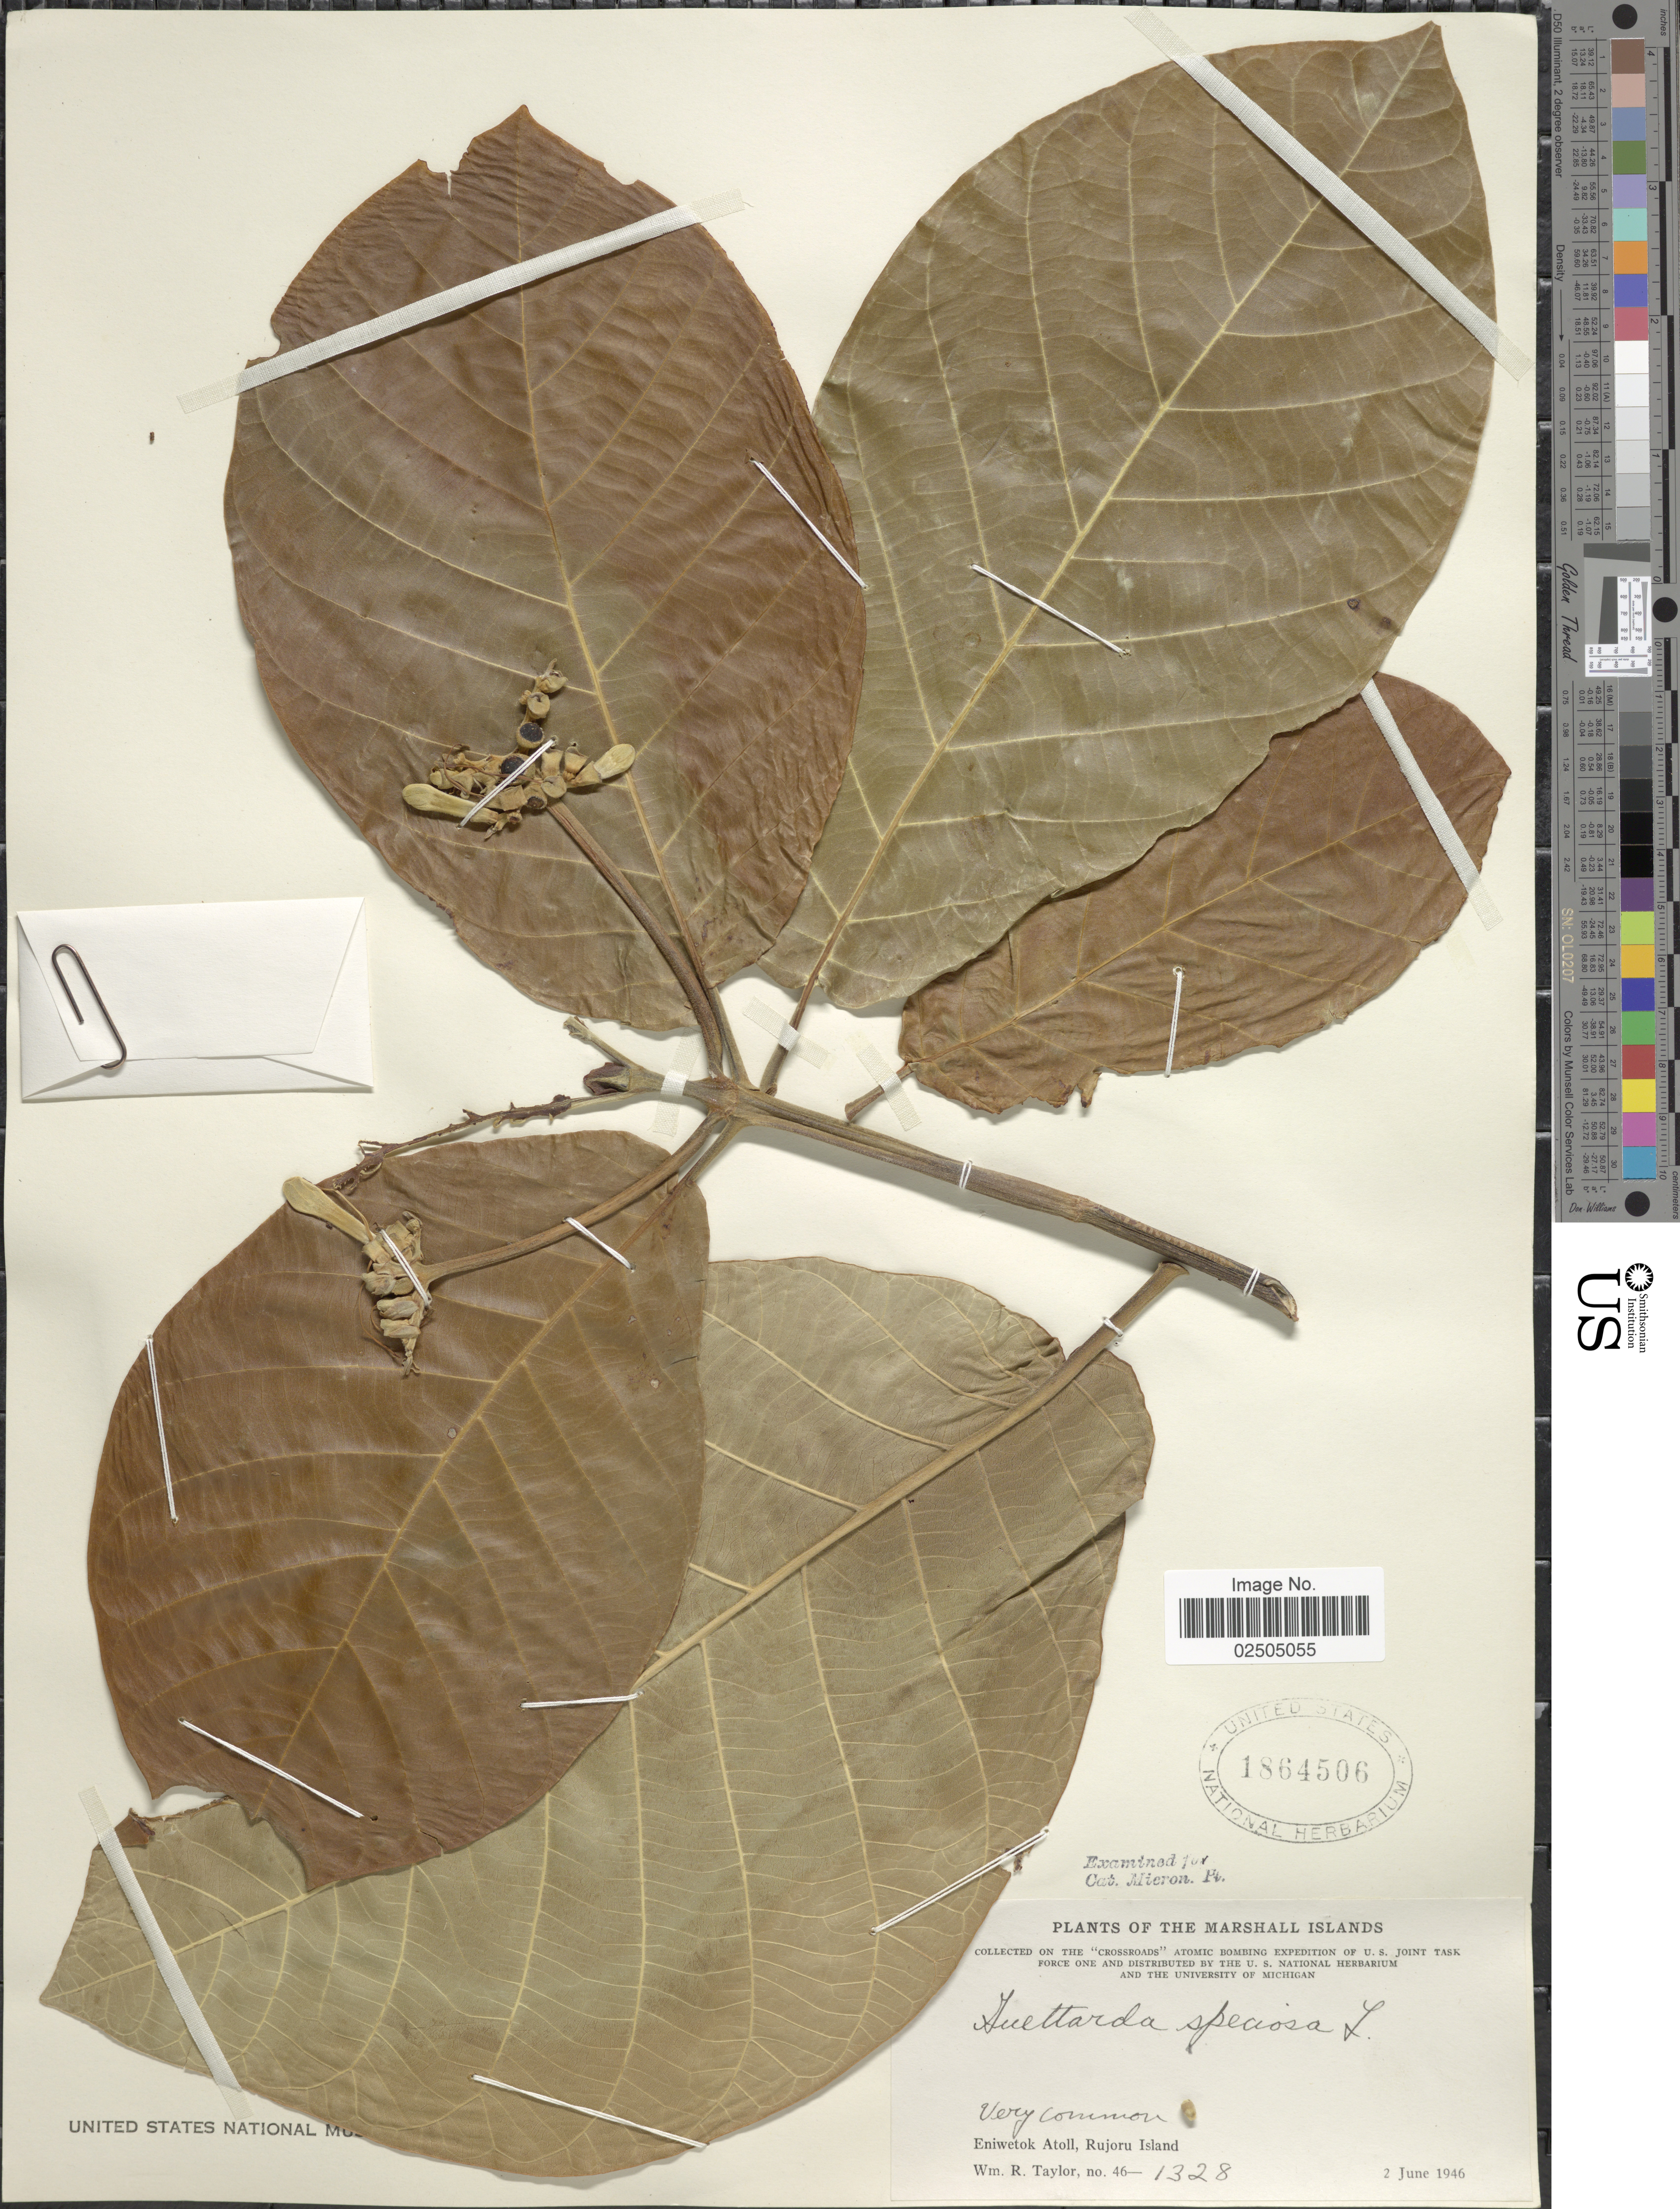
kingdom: Plantae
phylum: Tracheophyta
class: Magnoliopsida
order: Gentianales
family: Rubiaceae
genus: Guettarda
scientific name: Guettarda speciosa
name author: L.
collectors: W. R. Taylor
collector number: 46-1328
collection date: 1946-06-02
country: Marshall Islands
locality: Eniwetok Atoll, Rujoru Island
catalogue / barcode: US 1864506